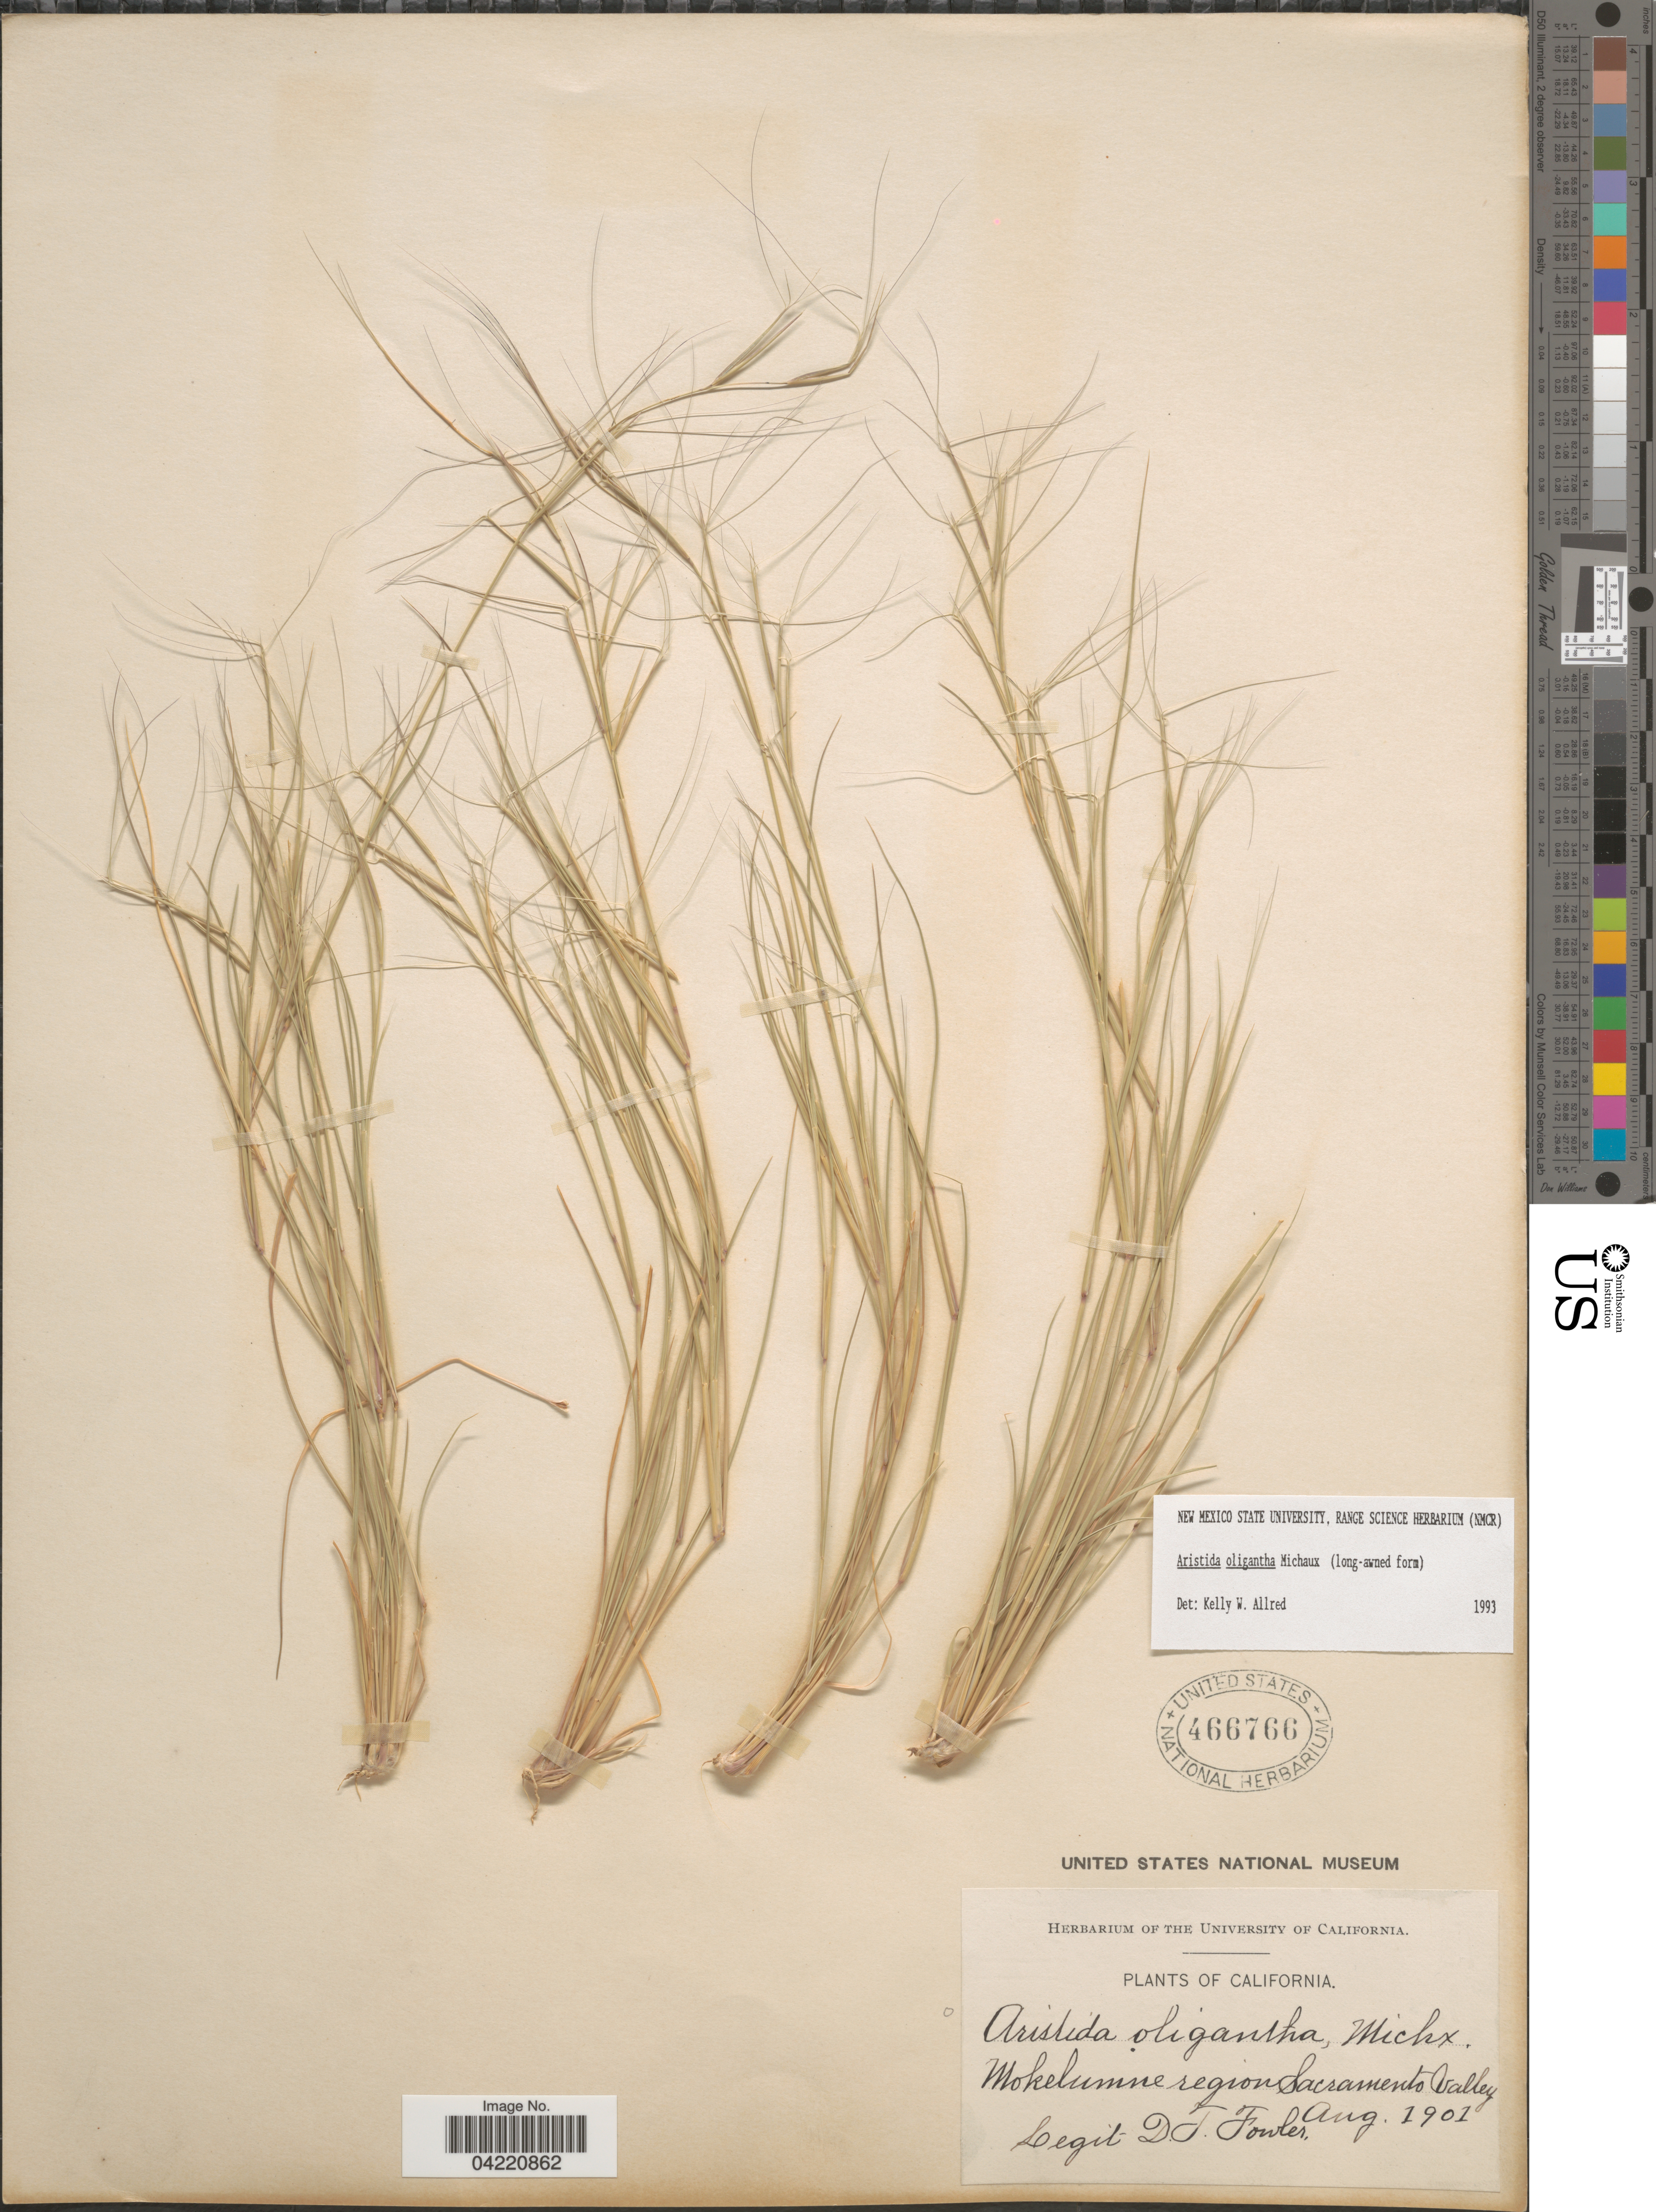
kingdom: Plantae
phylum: Tracheophyta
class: Liliopsida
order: Poales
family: Poaceae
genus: Aristida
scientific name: Aristida oligantha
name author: Michx.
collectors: D. Fowler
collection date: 1901-08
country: United States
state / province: California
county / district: Sacramento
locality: Mokelumne region Sacramento Valley.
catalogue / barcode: US 466766